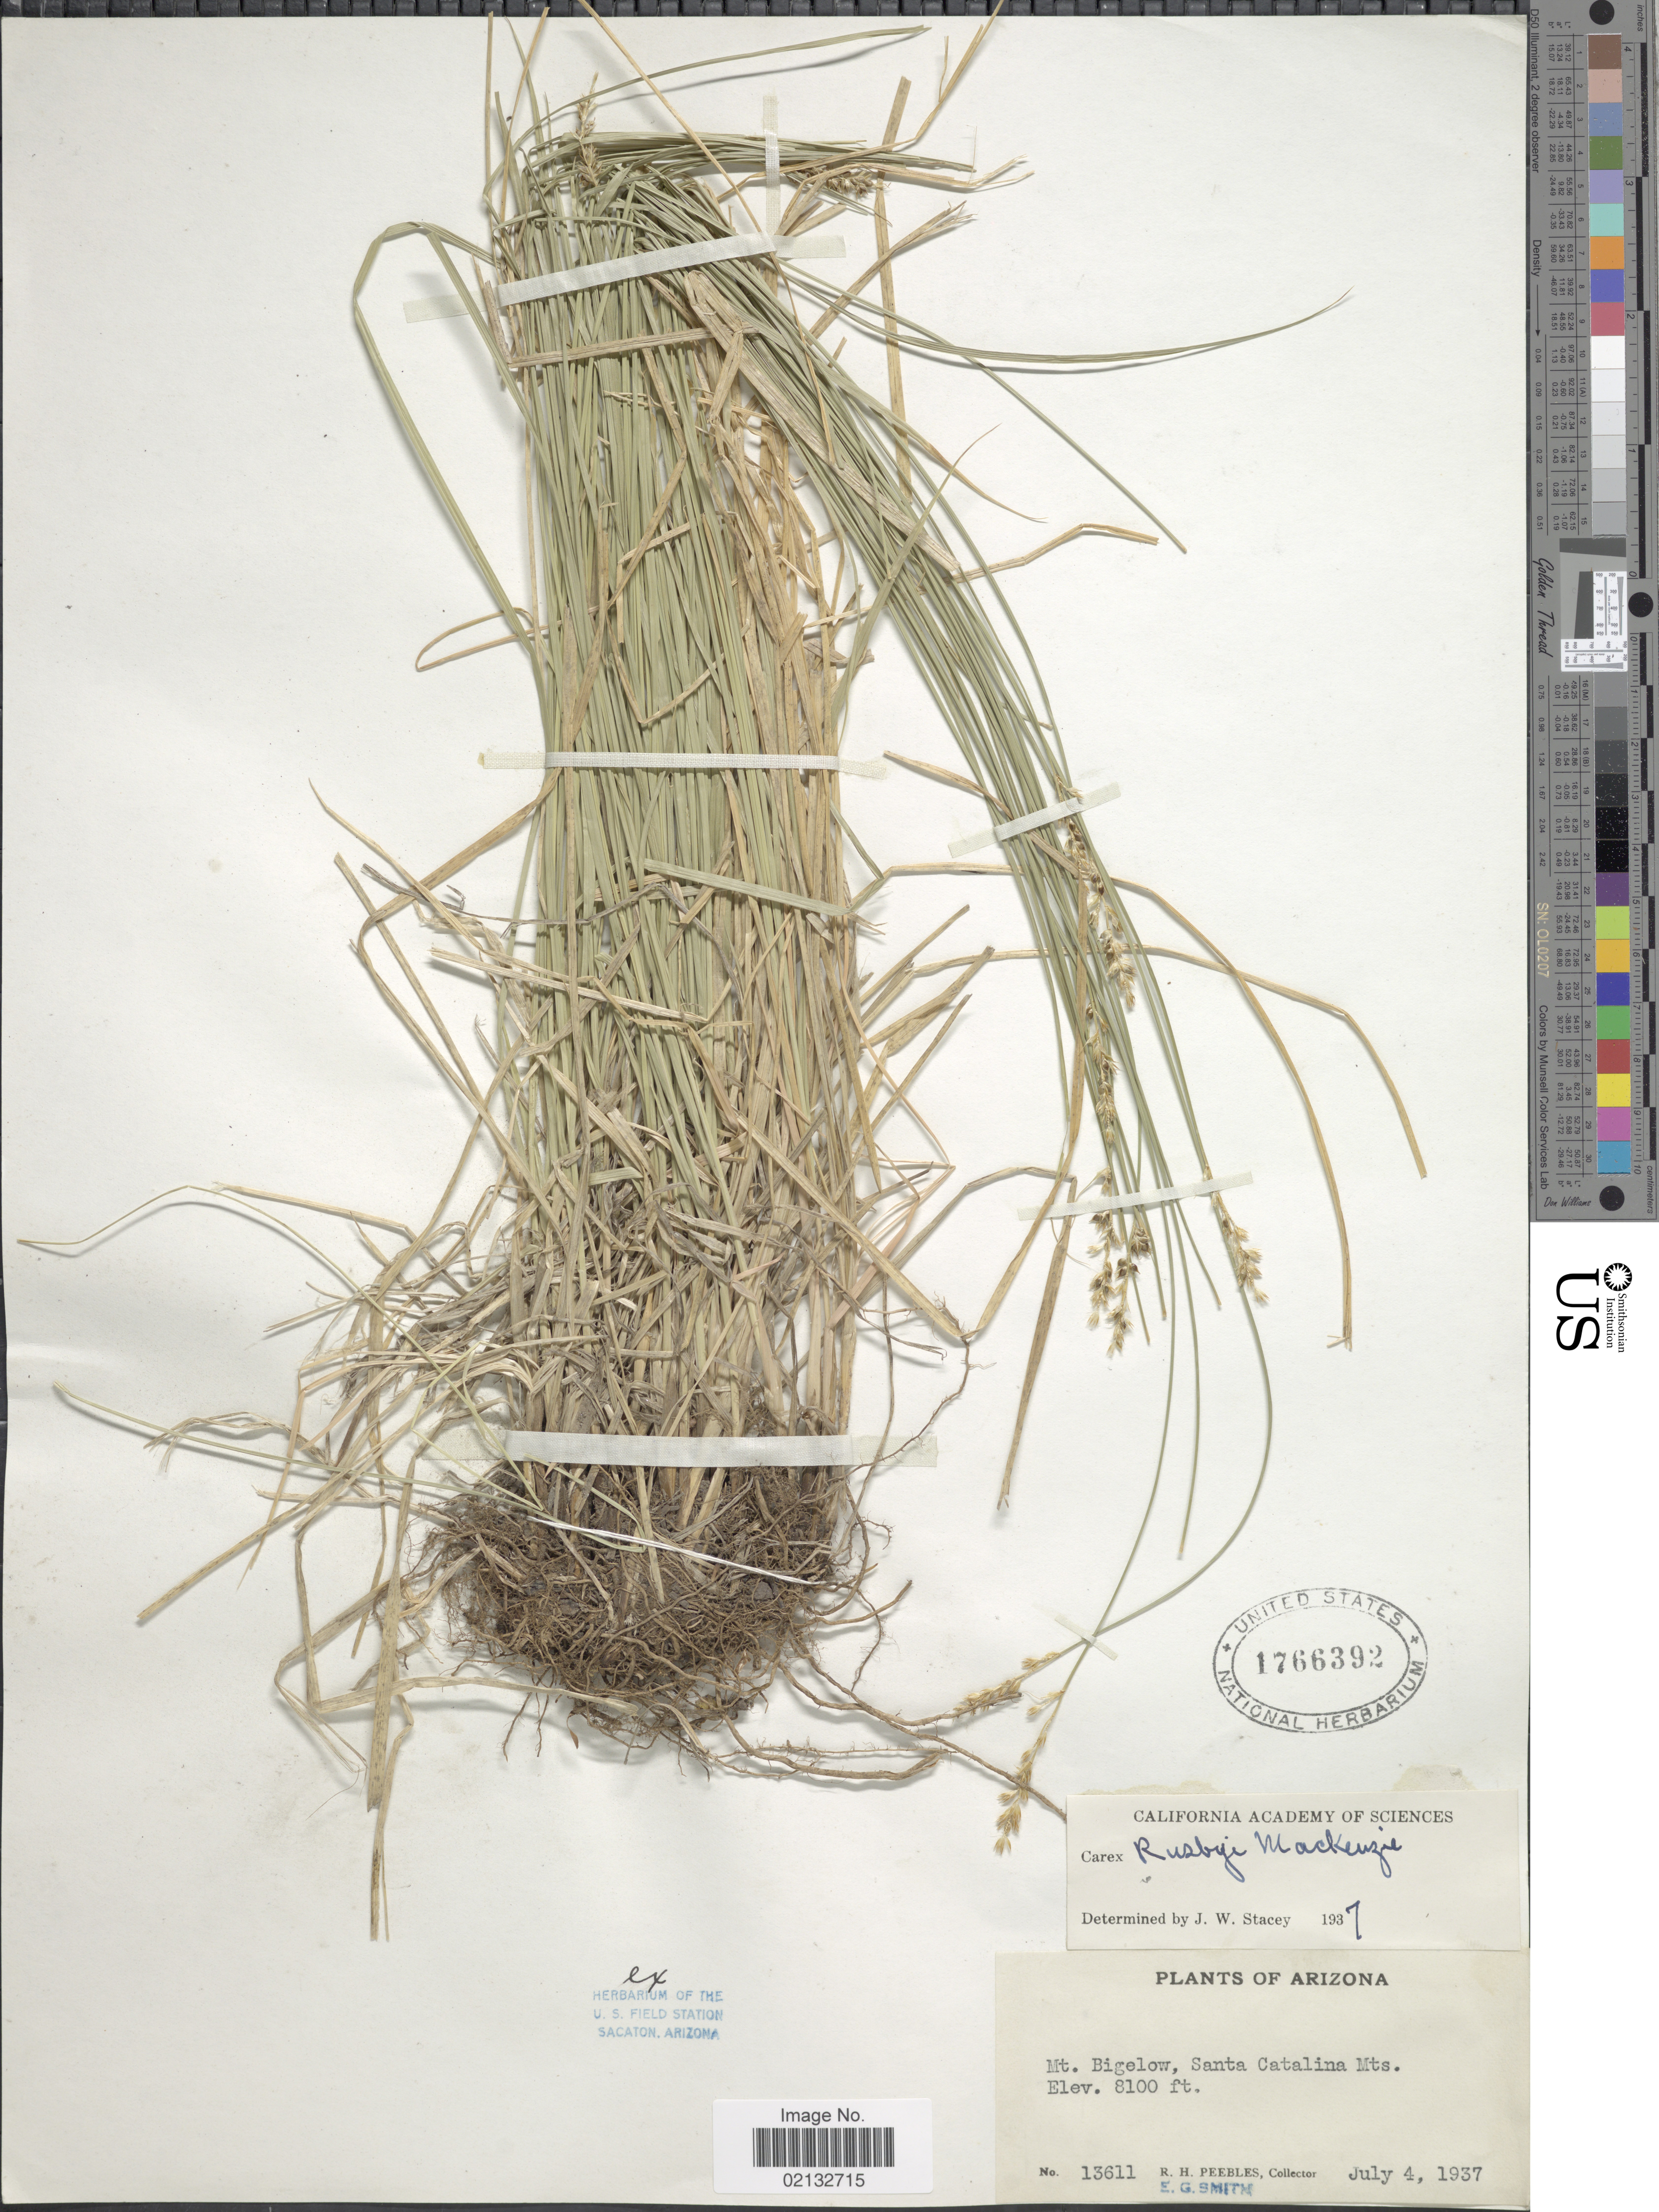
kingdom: Plantae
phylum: Tracheophyta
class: Liliopsida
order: Poales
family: Cyperaceae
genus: Carex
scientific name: Carex vallicola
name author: Dewey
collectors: R. H. Peebles & E. G. Smith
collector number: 13611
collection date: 1937-07-04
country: United States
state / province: Arizona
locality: Mt. Bigelow, Santa Catalina Mts.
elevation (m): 2469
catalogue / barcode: US 1766392